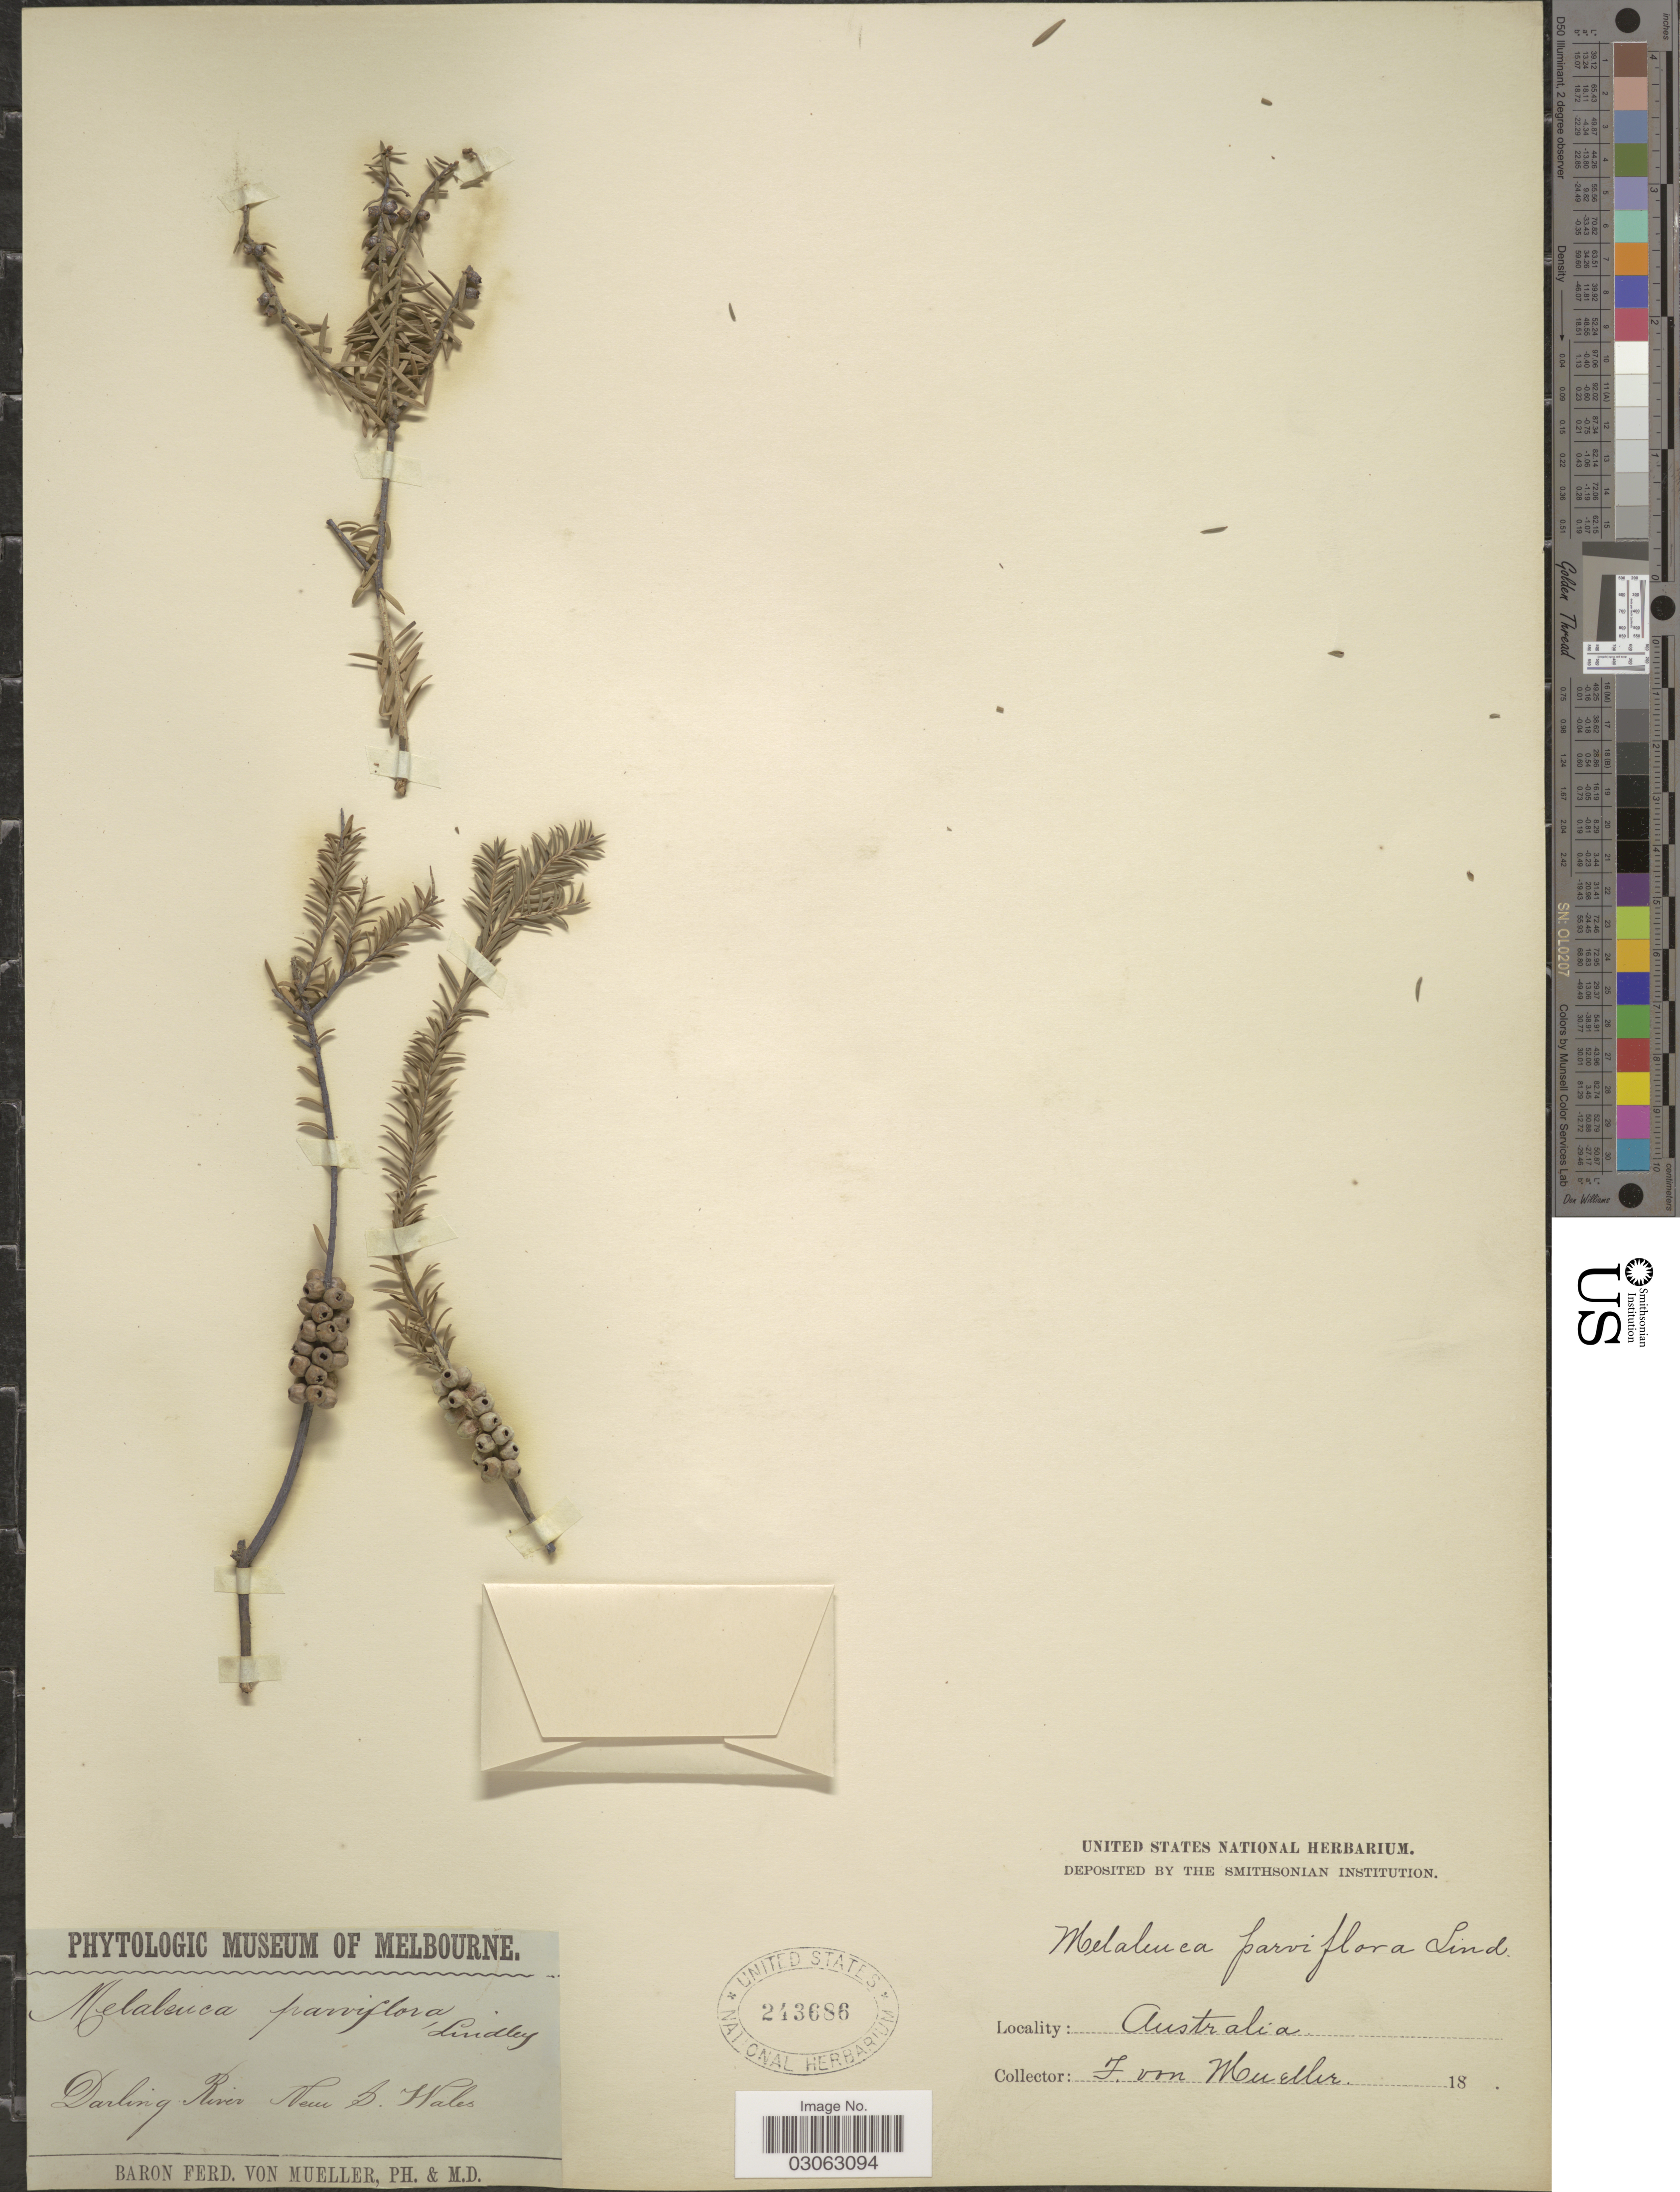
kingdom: Plantae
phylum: Tracheophyta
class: Magnoliopsida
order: Myrtales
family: Myrtaceae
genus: Melaleuca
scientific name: Melaleuca laxiflora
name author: Turcz.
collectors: F. Mueller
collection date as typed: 18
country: Australia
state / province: New South Wales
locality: Darling River.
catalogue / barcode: US 243686